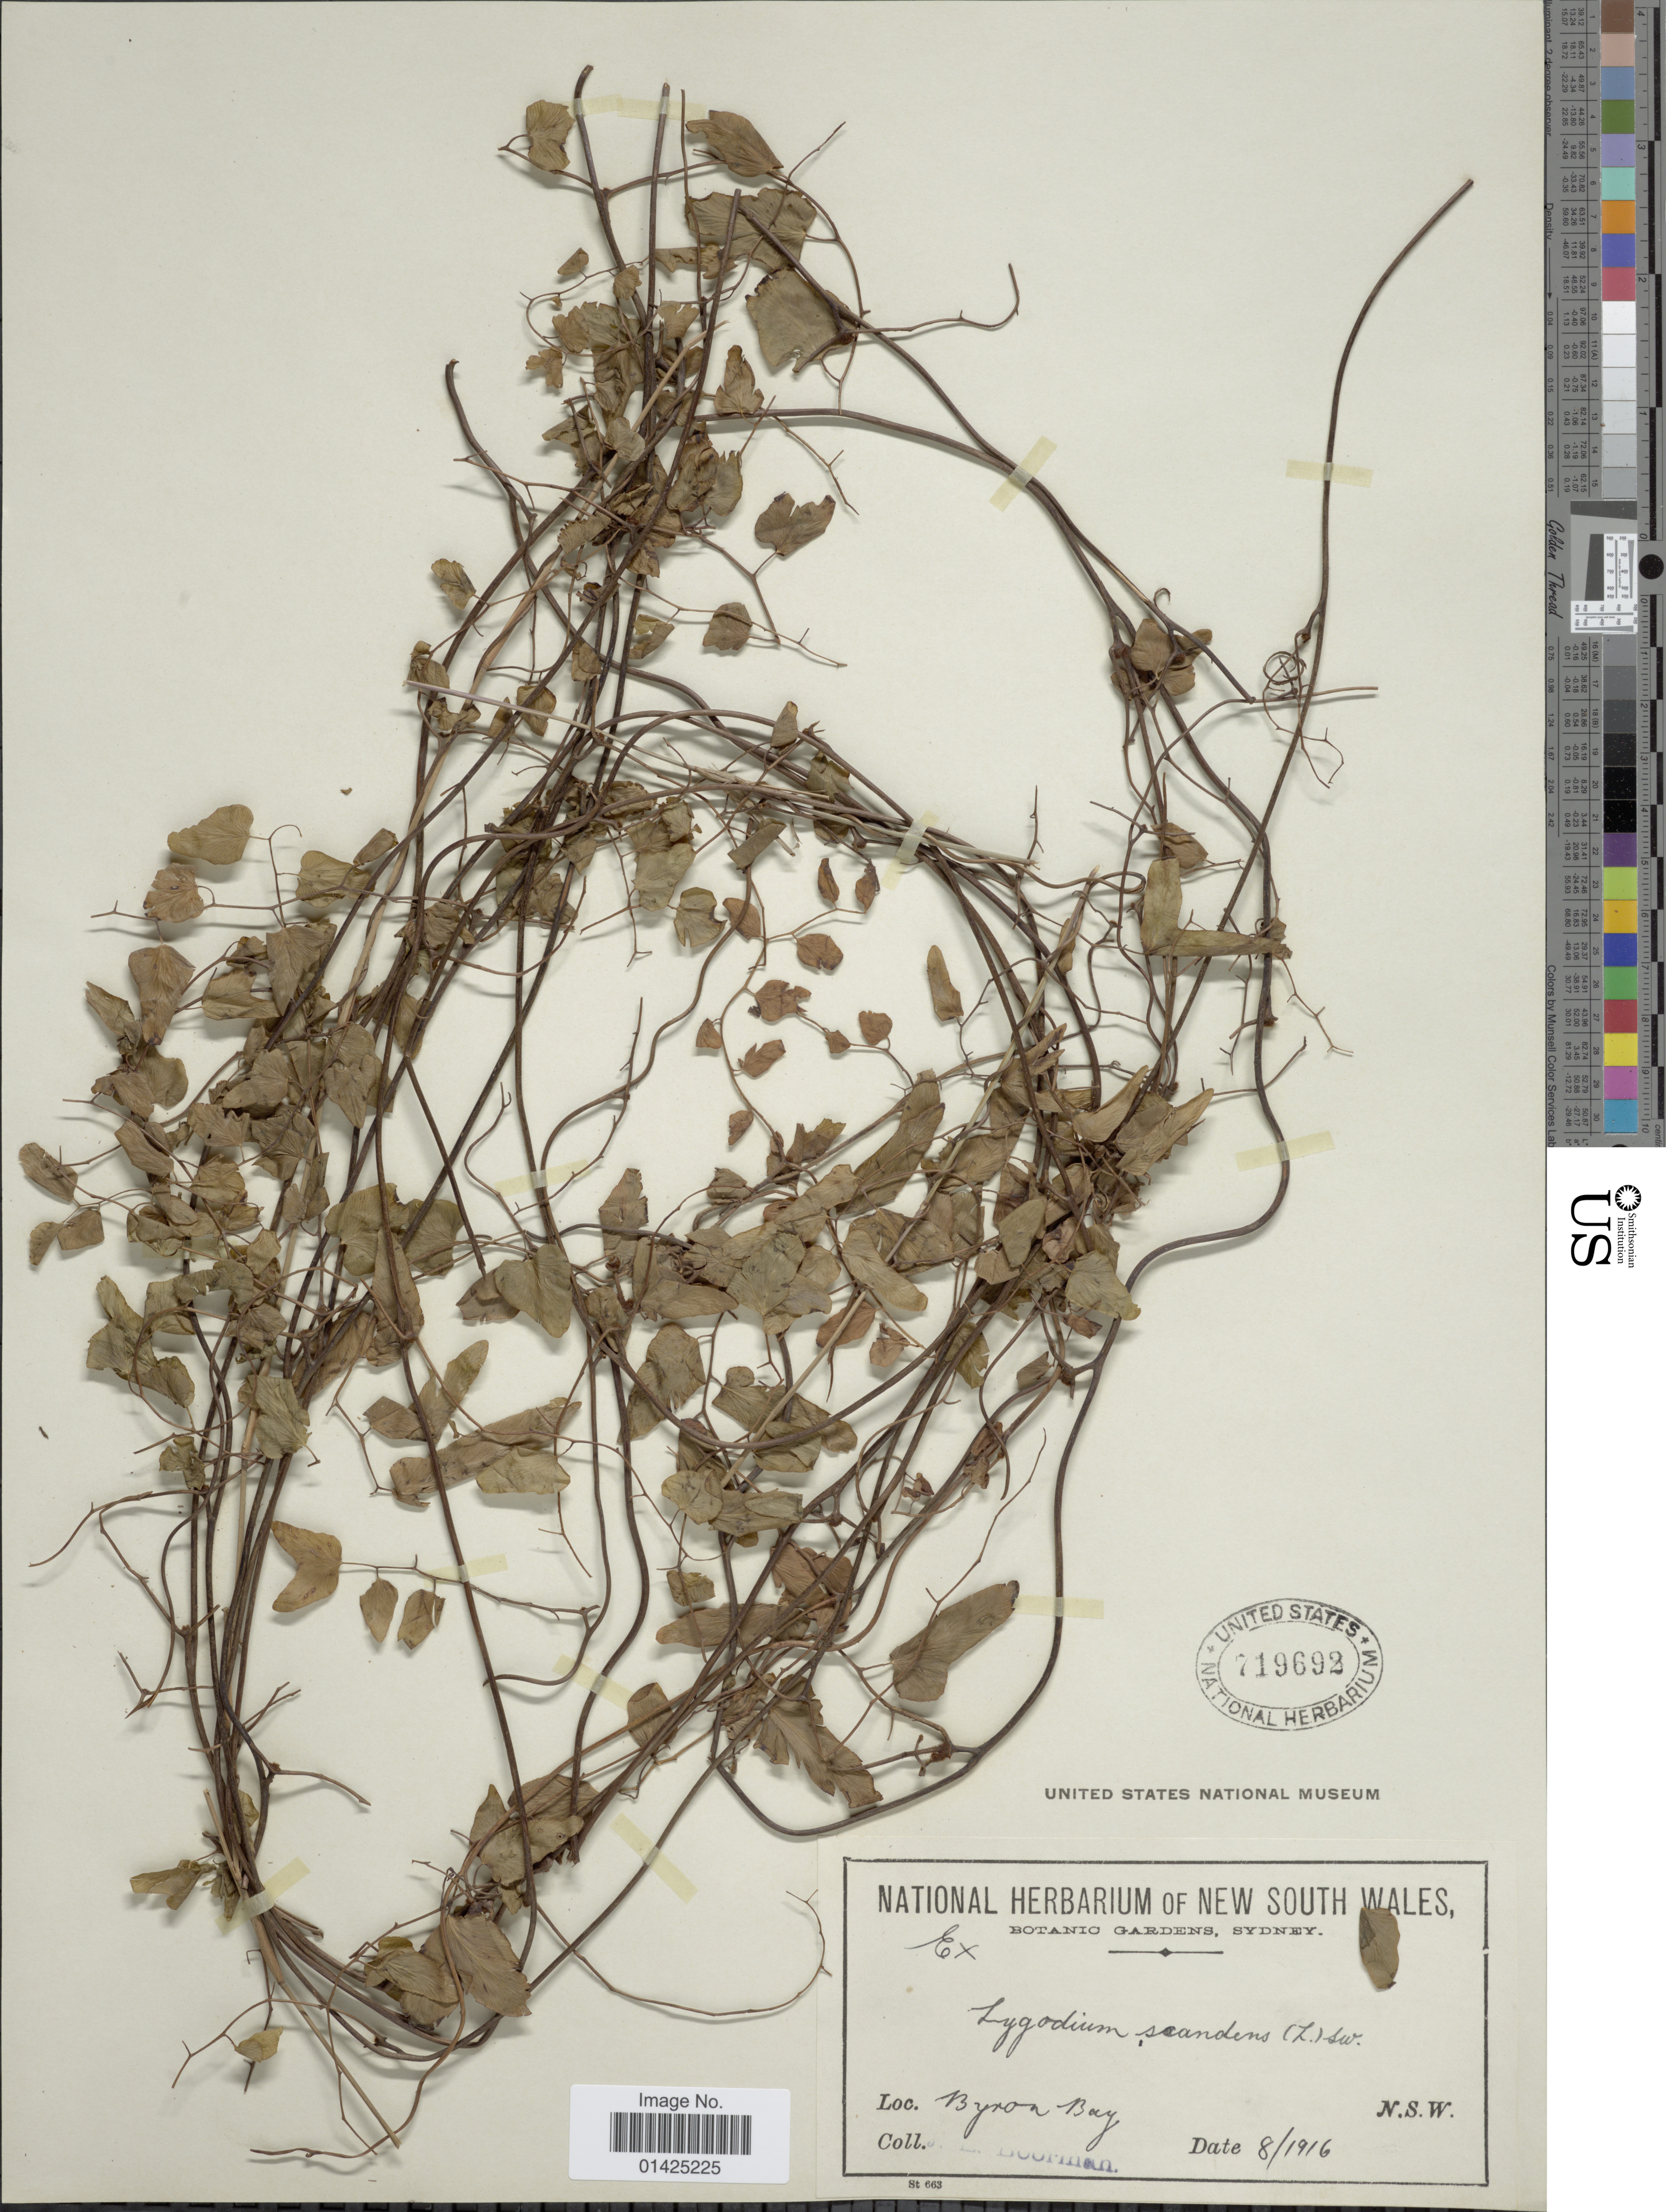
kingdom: Plantae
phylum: Tracheophyta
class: Polypodiopsida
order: Schizaeales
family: Lygodiaceae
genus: Lygodium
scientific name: Lygodium microphyllum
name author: (Cav.) R. Br.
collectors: J. Boorman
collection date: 1916-08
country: Australia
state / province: New South Wales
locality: Byron bay.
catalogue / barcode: US 719692